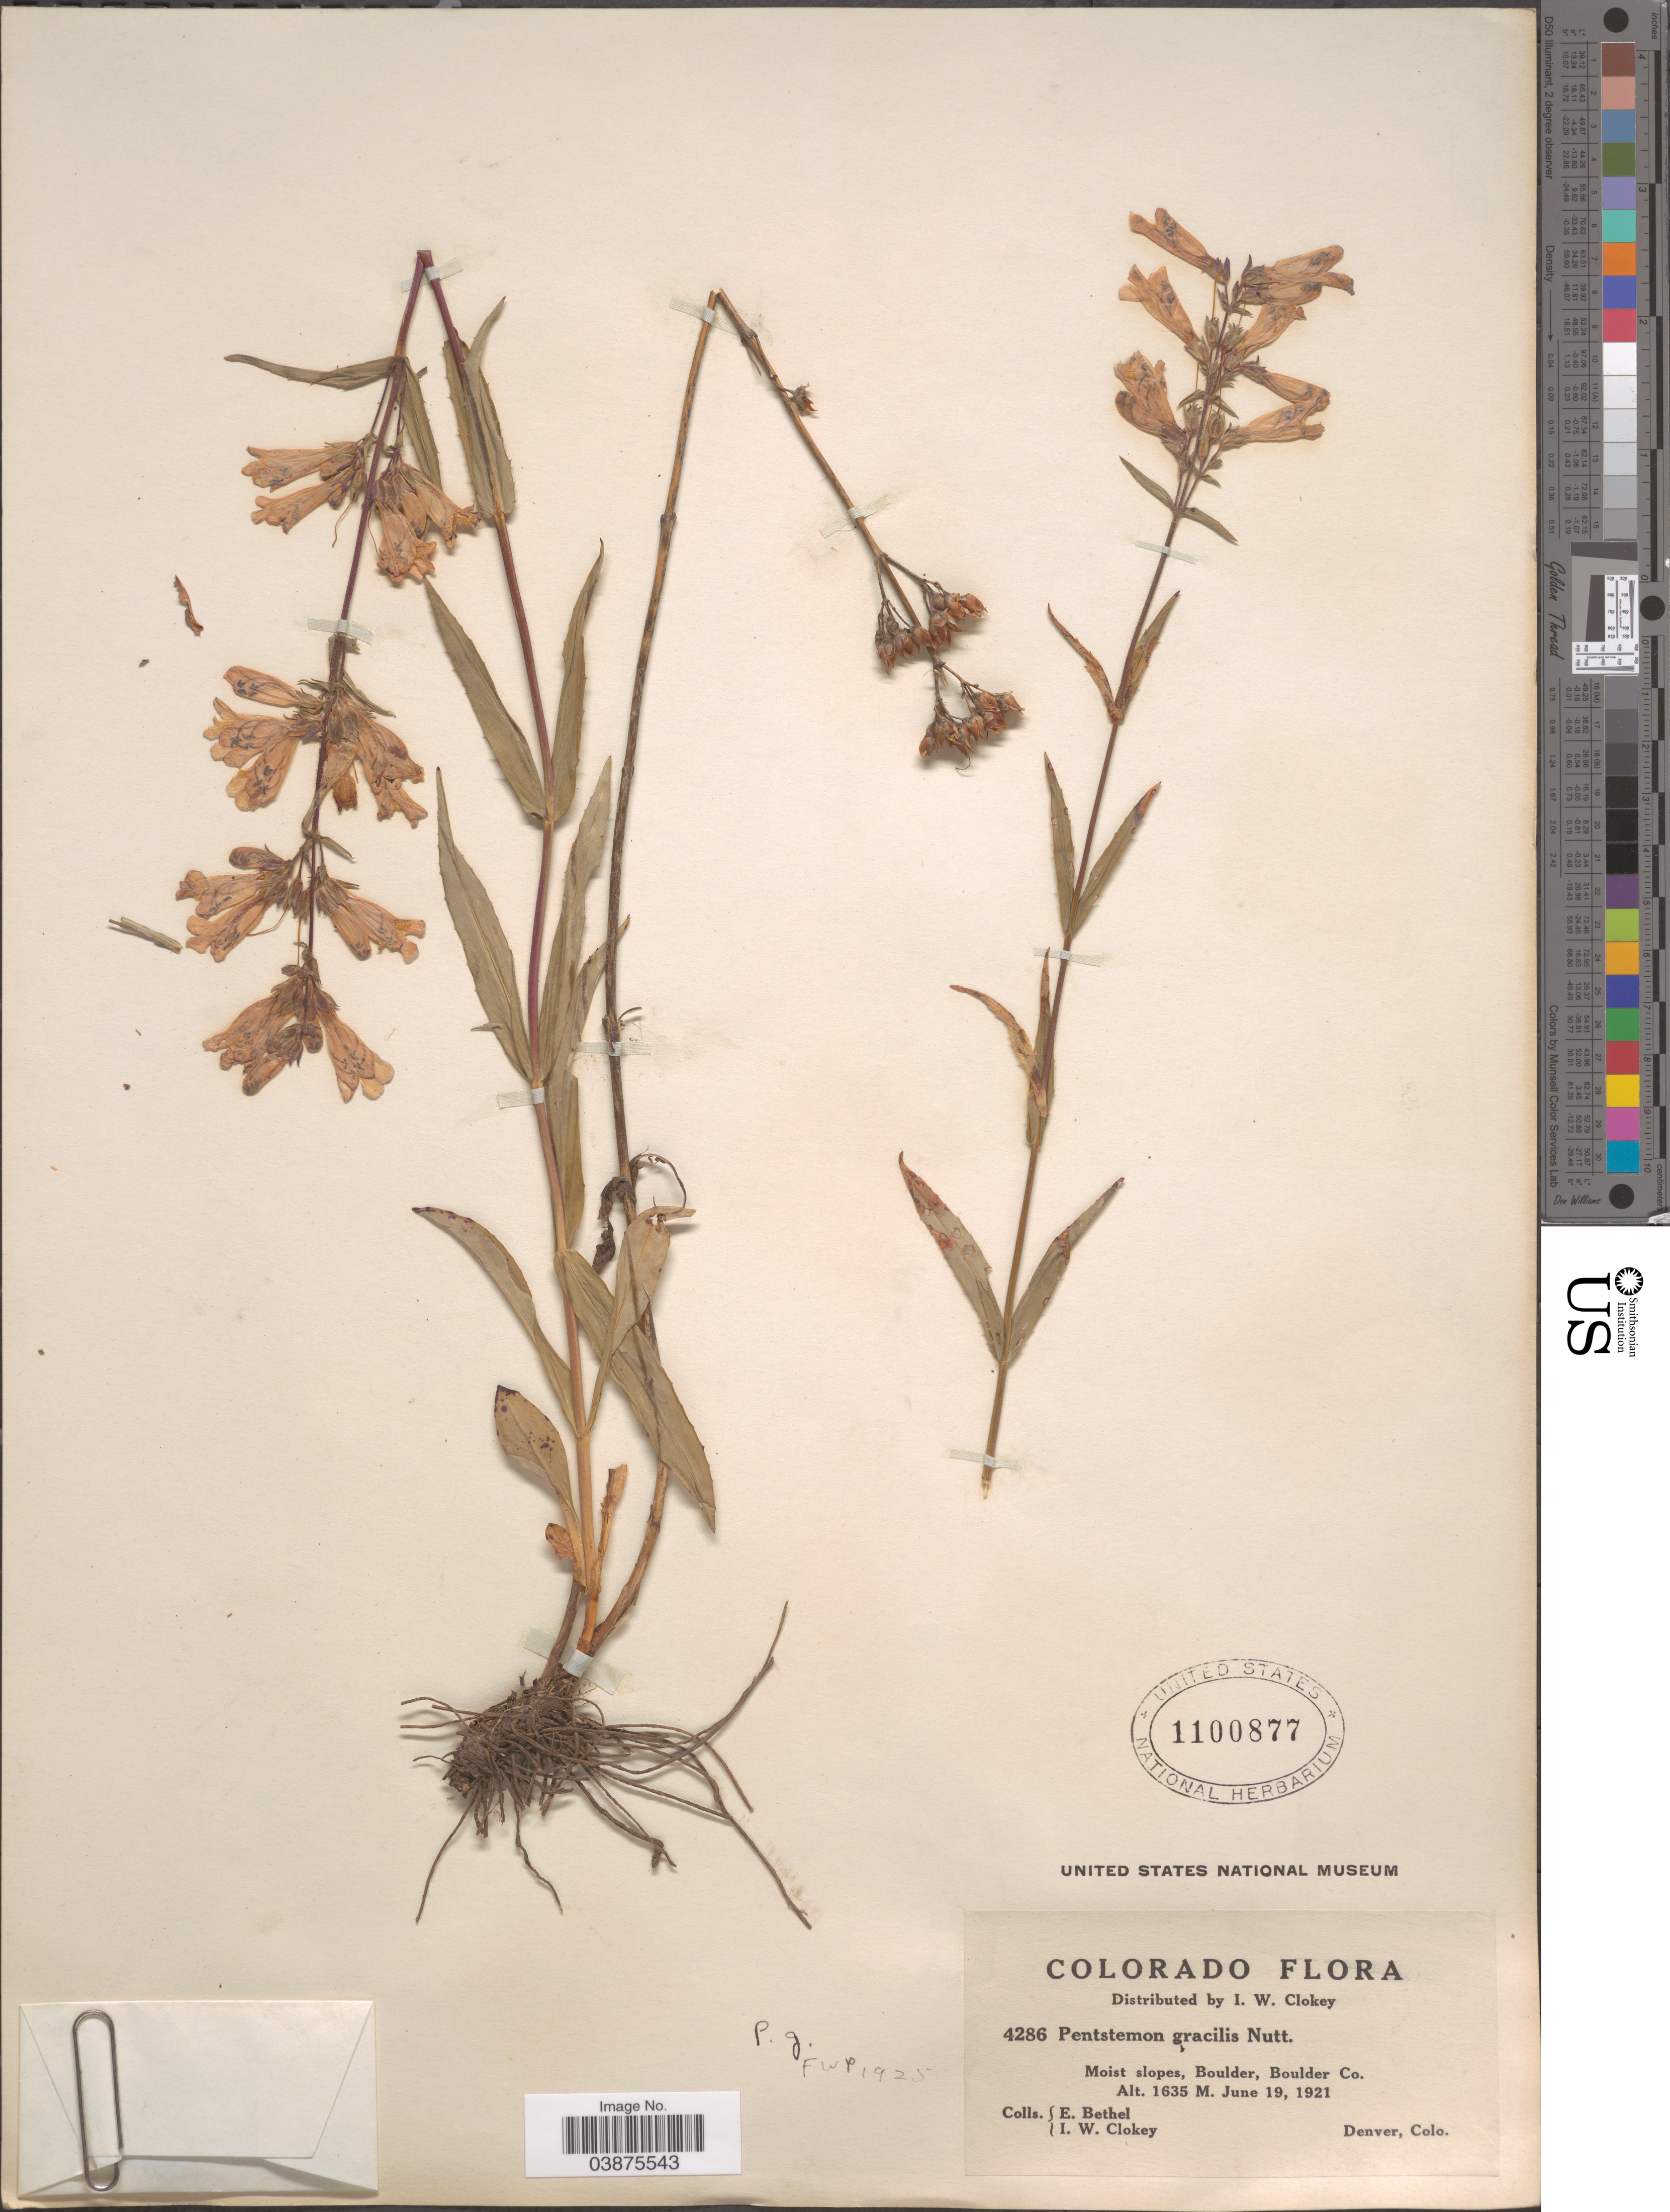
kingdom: Plantae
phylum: Tracheophyta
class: Magnoliopsida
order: Lamiales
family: Plantaginaceae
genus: Penstemon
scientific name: Penstemon gracilis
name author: Nutt.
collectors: E. Bethel & I. W. Clokey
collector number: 4286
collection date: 1921-06-19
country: United States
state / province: Colorado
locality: Moist slopes, Boulder, Boulder Co.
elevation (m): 1635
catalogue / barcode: US 1100877